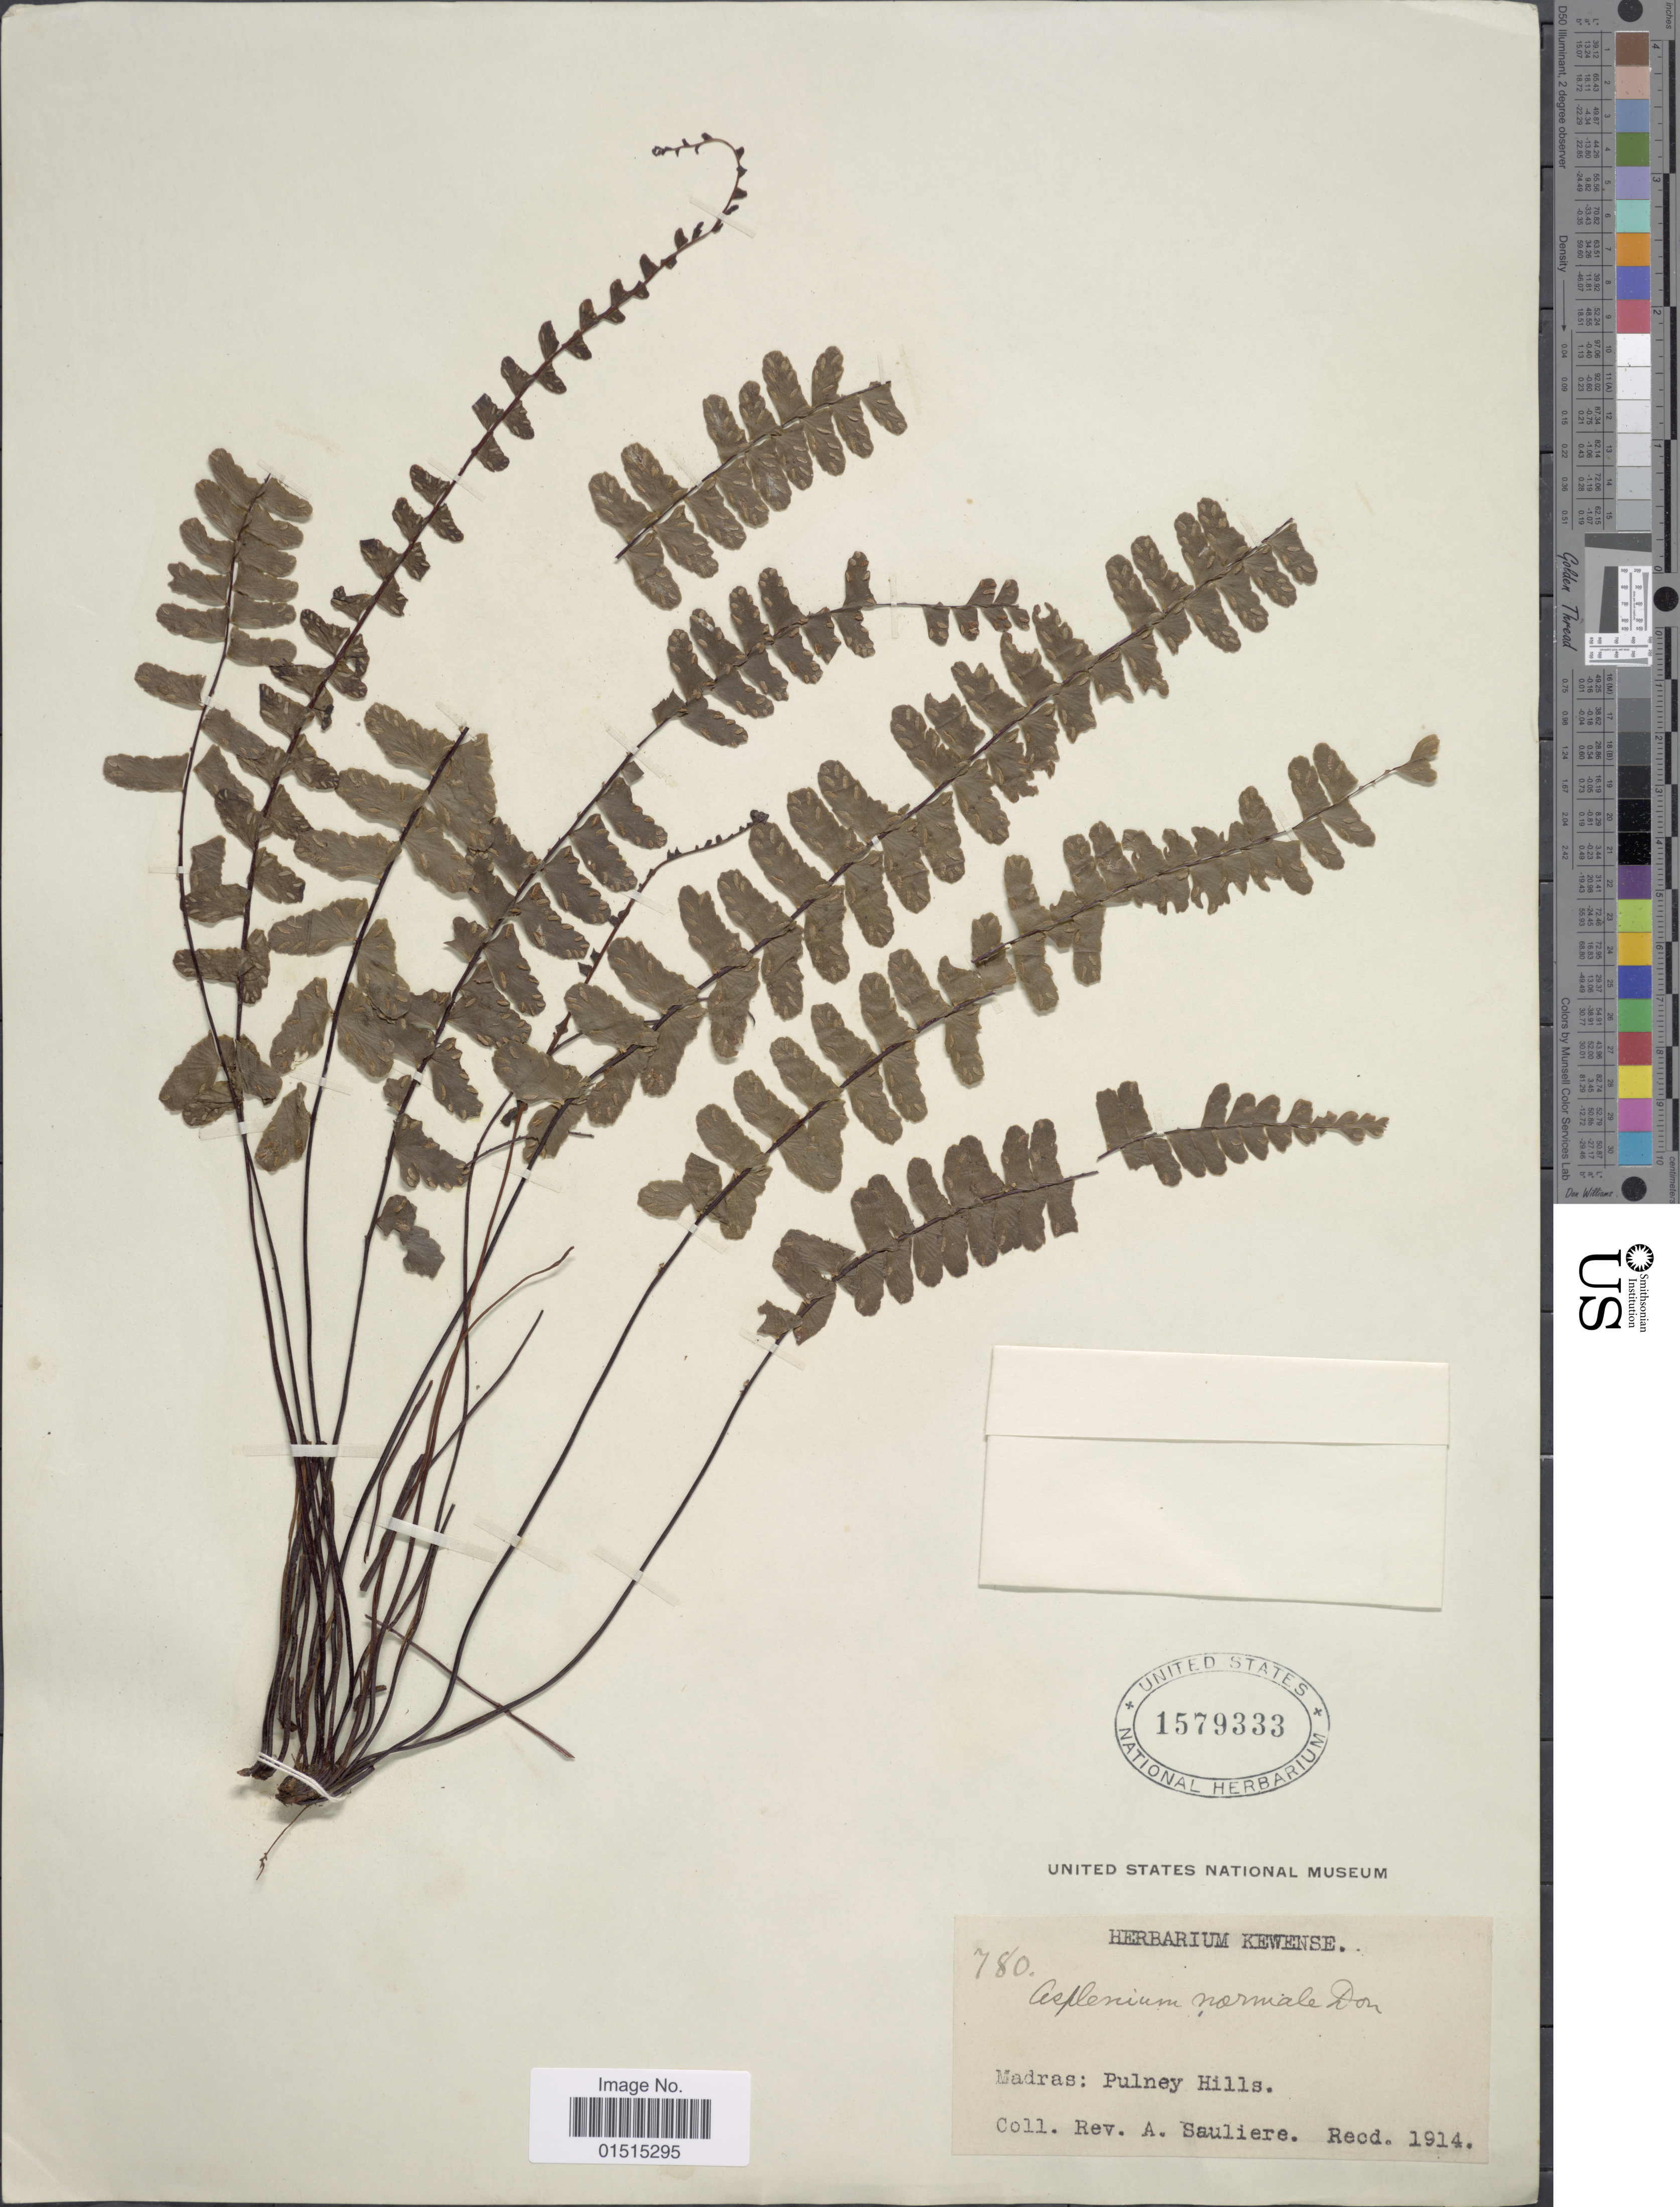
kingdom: Plantae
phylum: Tracheophyta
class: Polypodiopsida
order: Polypodiales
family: Aspleniaceae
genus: Asplenium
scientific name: Asplenium normale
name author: D. Don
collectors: A. Sauliere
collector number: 780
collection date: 1914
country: India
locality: Madras: Pulney Hills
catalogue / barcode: US 1579333